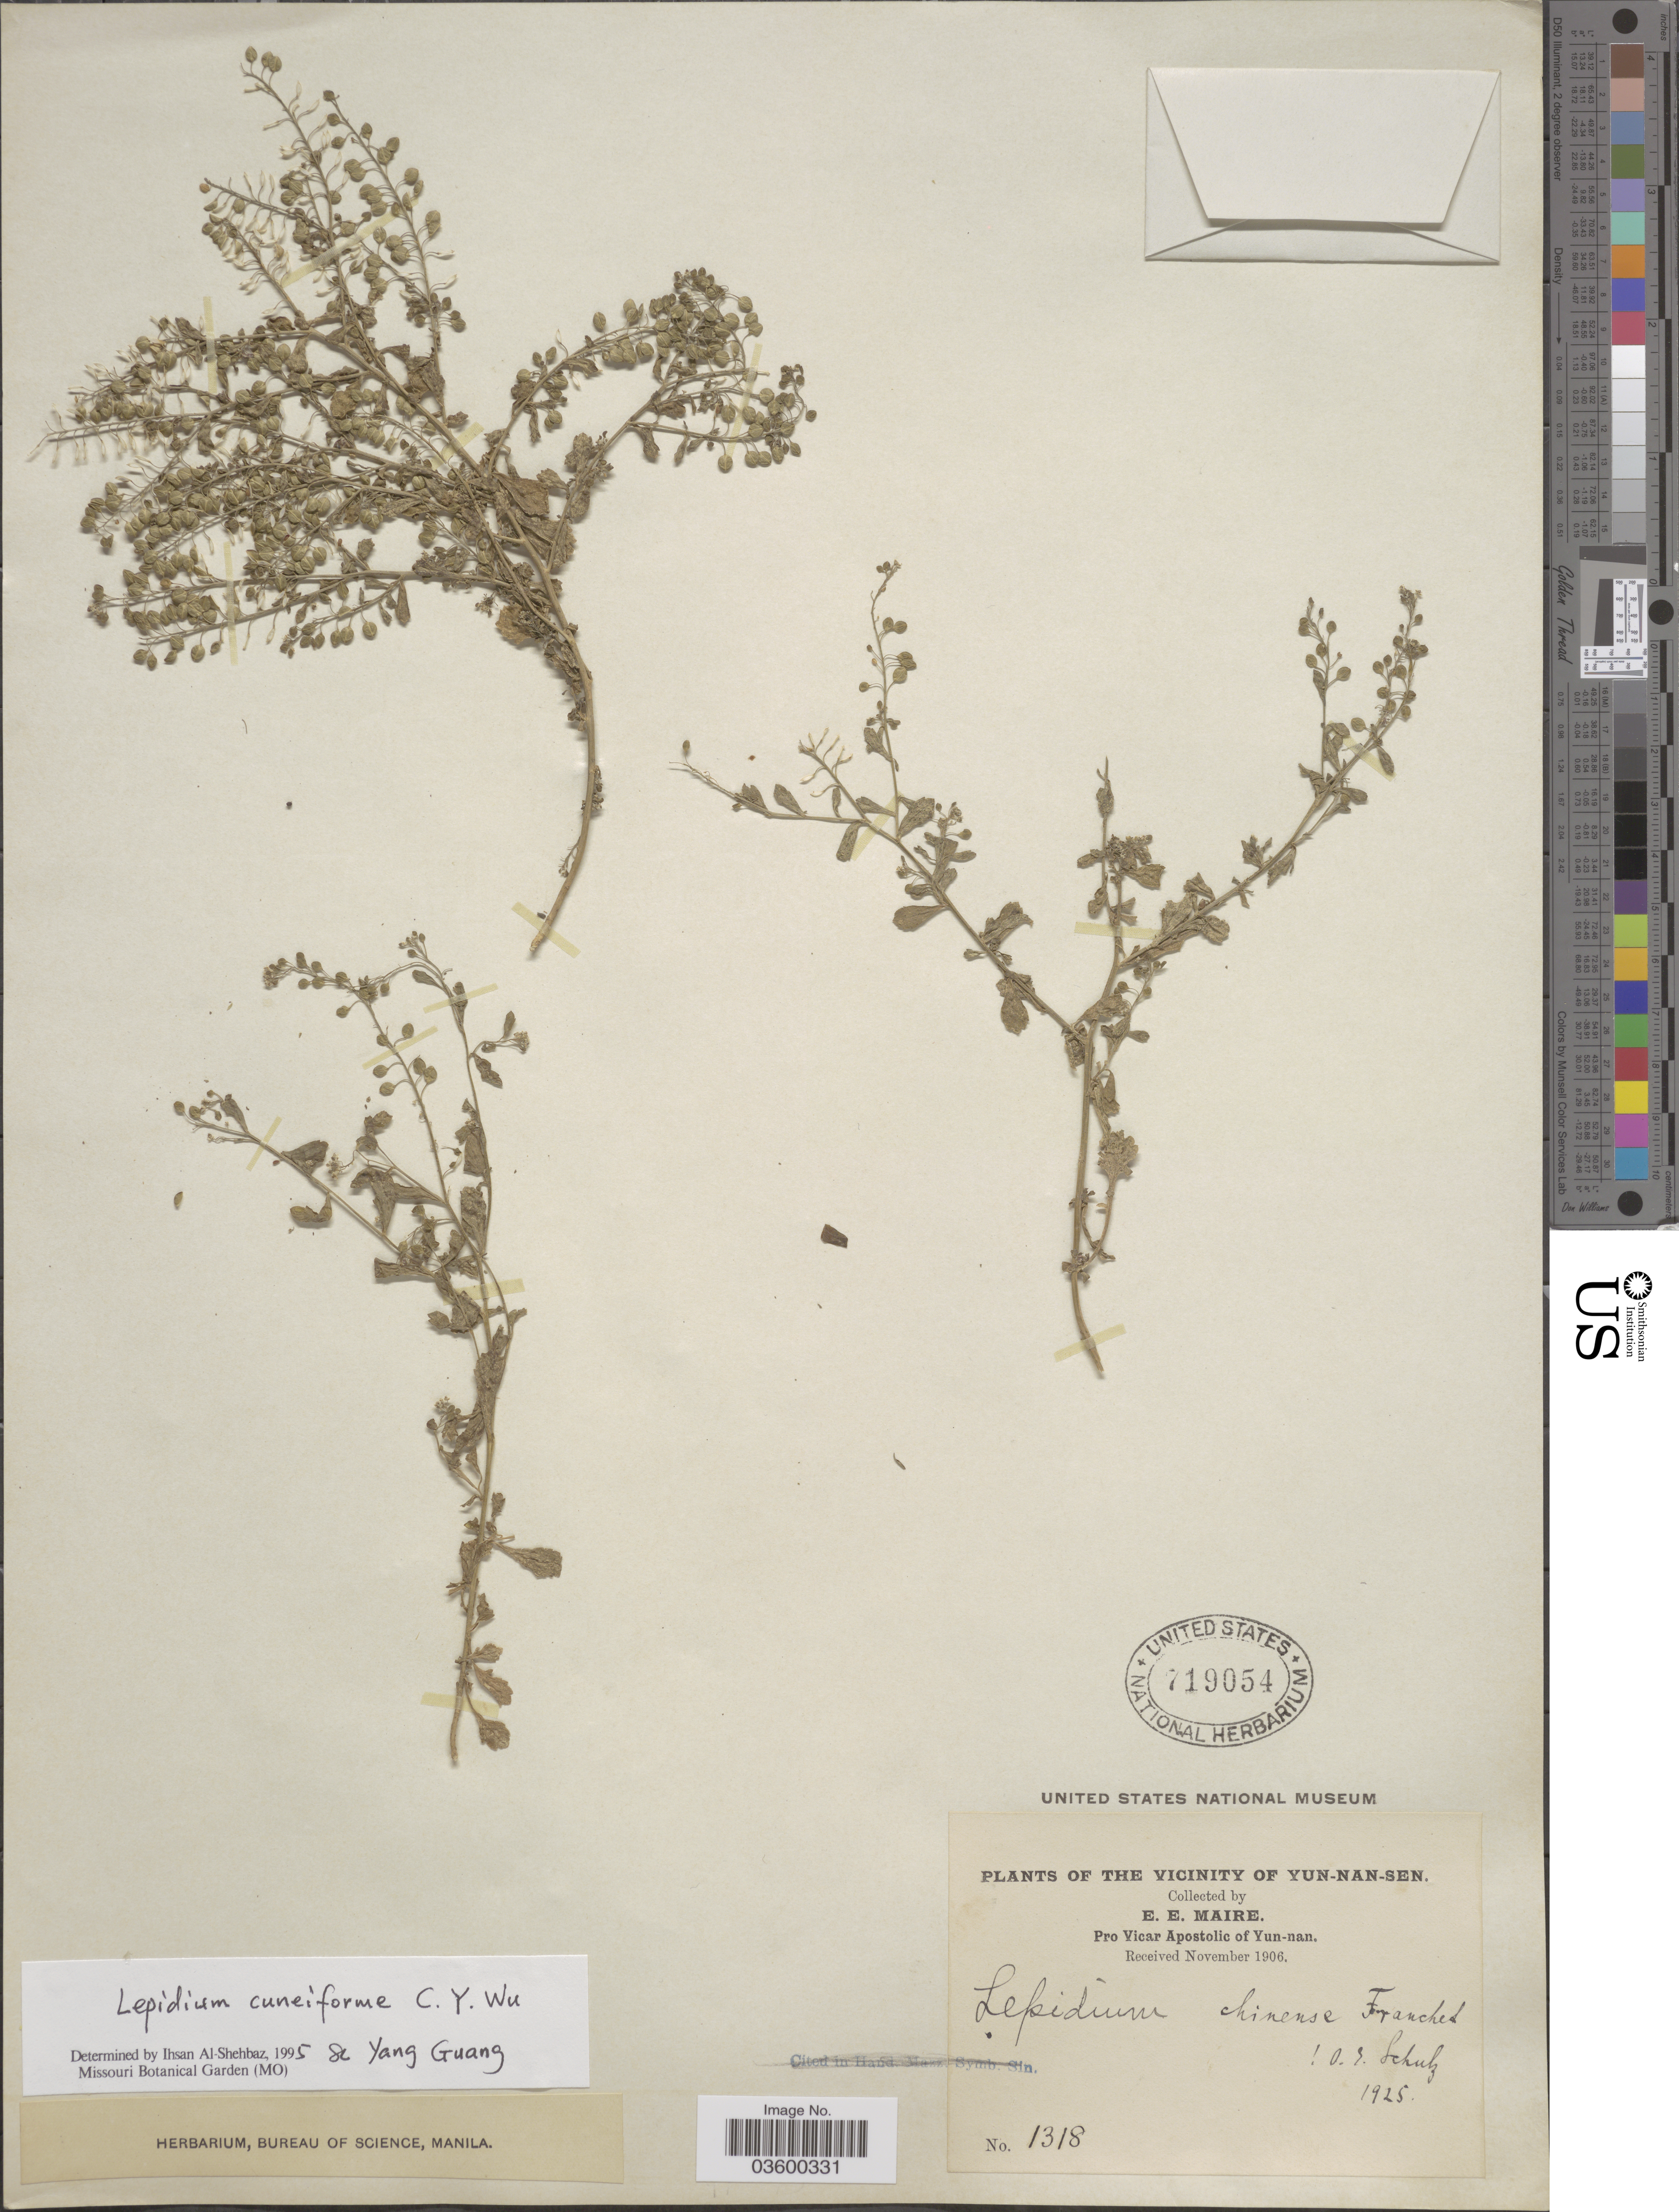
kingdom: Plantae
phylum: Tracheophyta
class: Magnoliopsida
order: Brassicales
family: Brassicaceae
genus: Lepidium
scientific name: Lepidium cuneiforme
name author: C.Y. Wu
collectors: E. E. Maire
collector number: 1318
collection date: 1925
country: China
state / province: Yunnan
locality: The Vicinity of Yun-nan-sen.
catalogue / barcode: US 719054